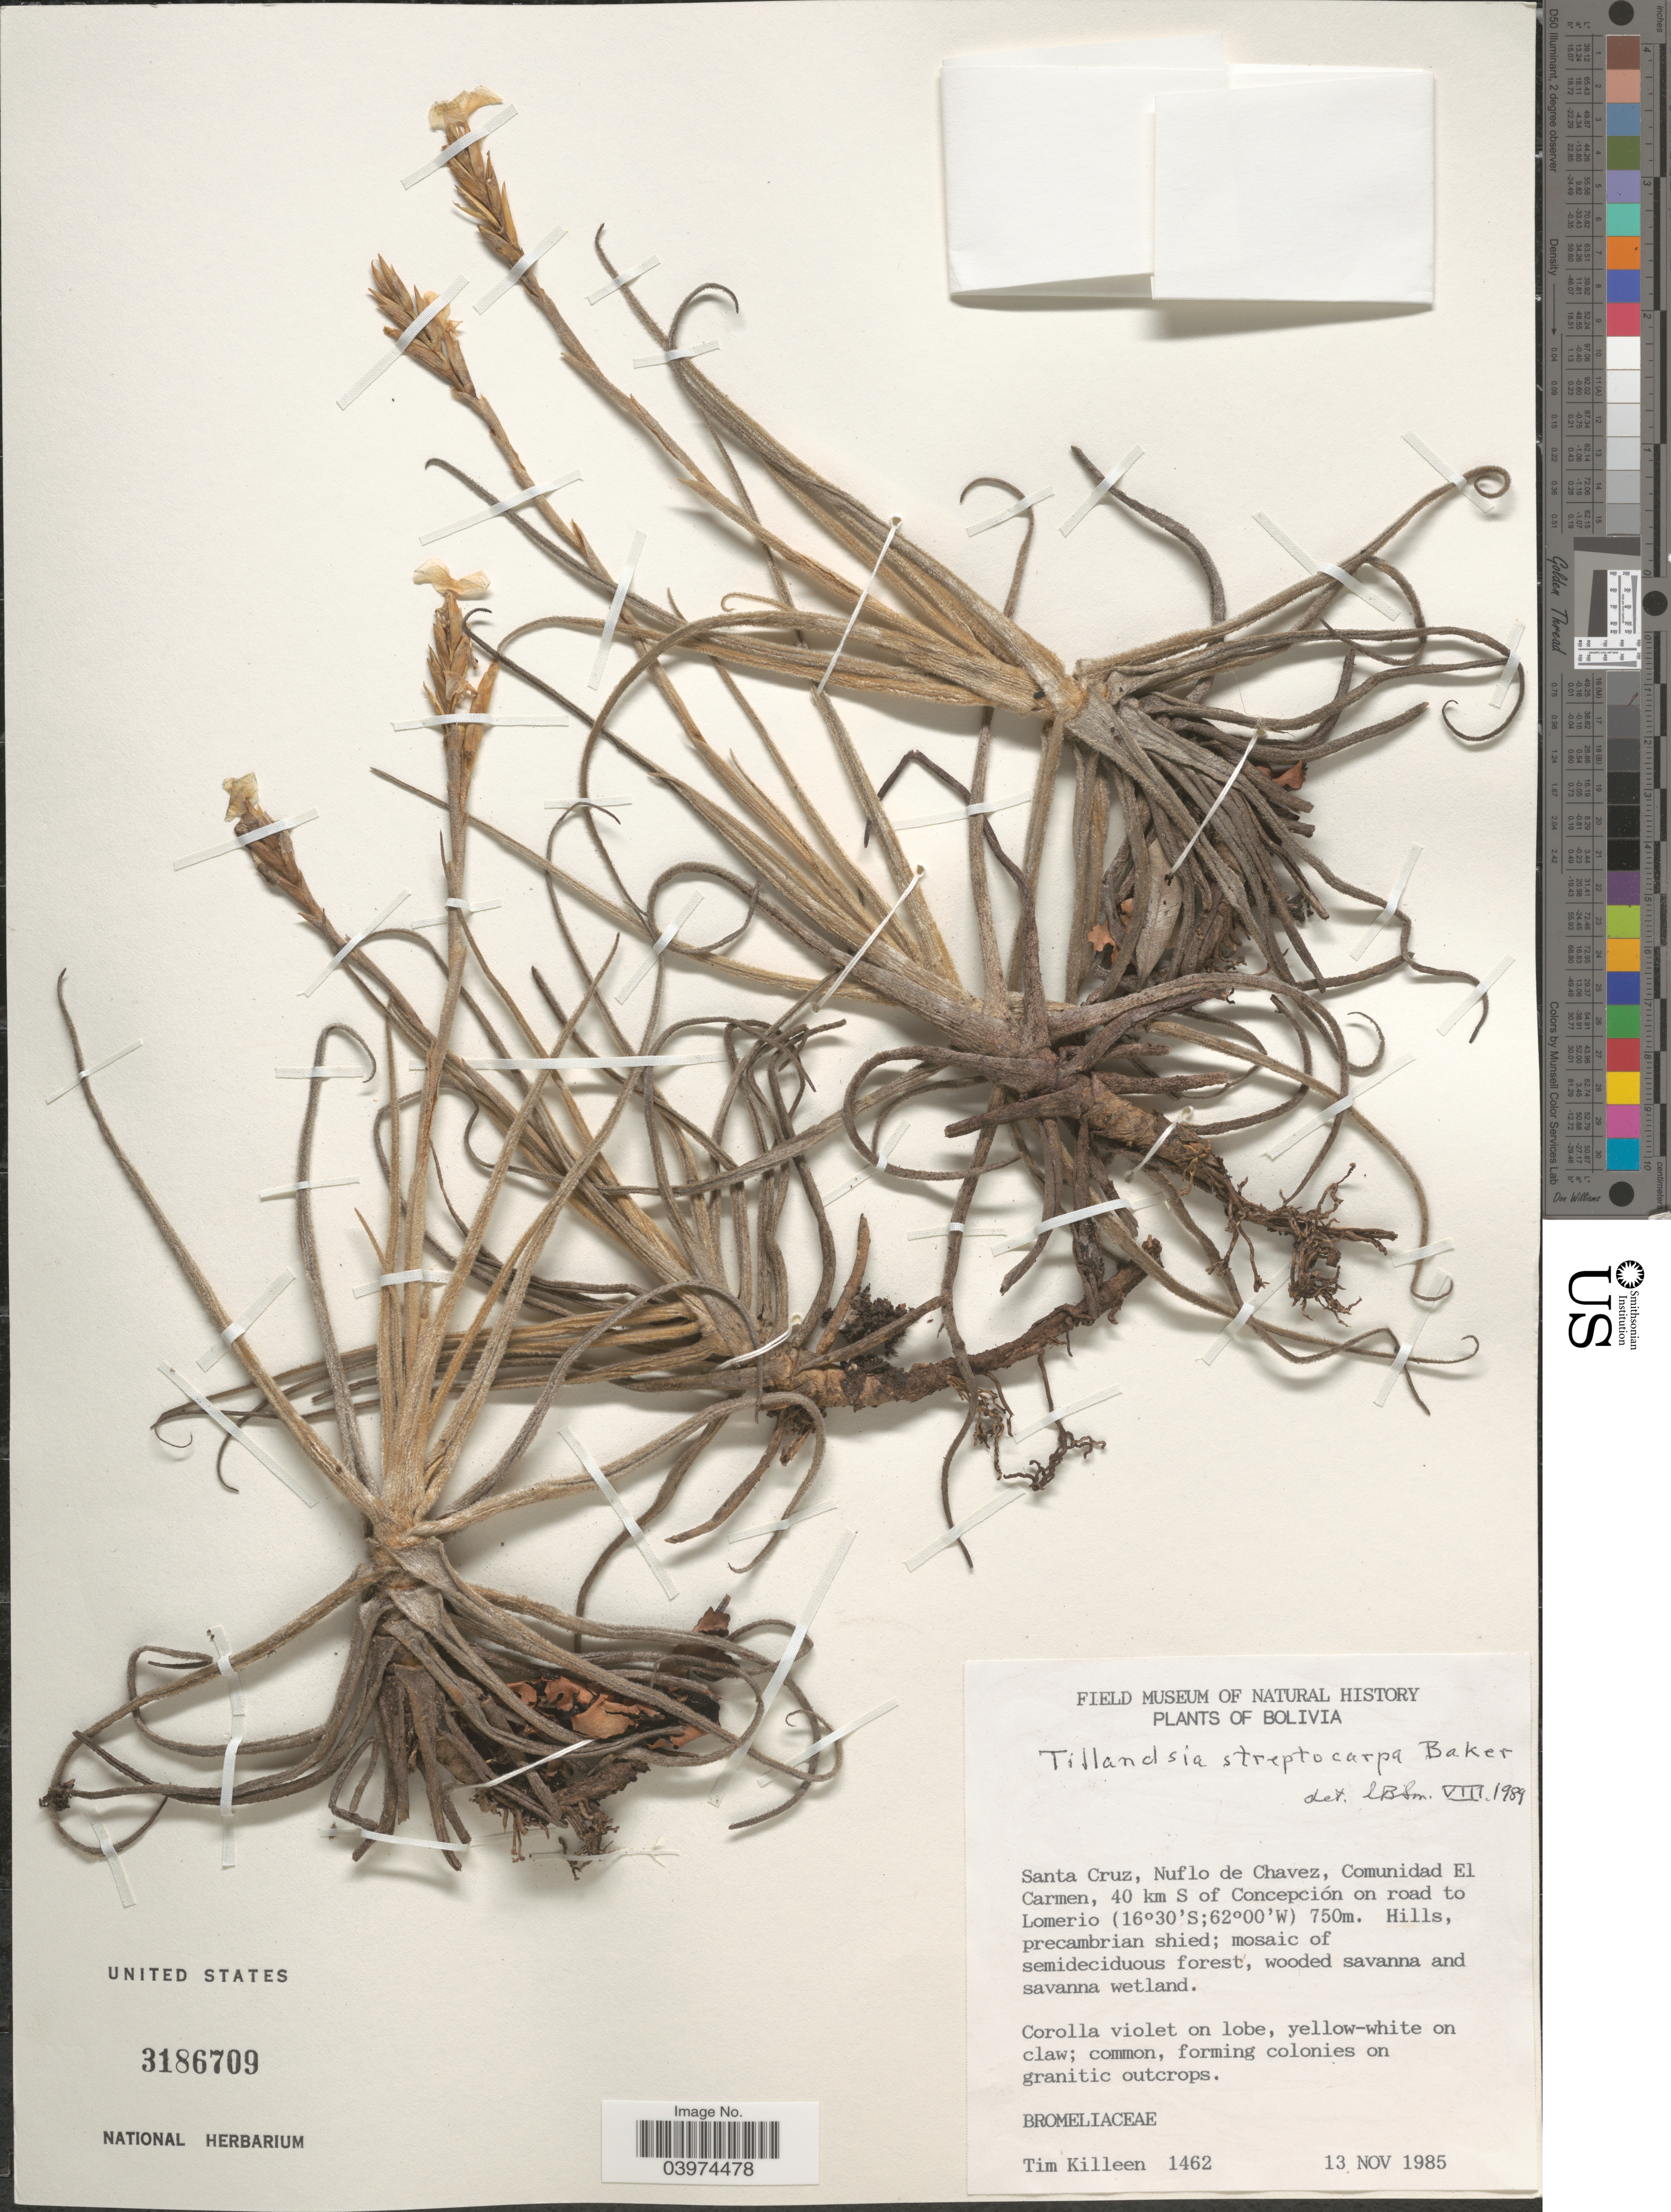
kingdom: Plantae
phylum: Tracheophyta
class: Liliopsida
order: Poales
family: Bromeliaceae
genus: Tillandsia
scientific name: Tillandsia streptocarpa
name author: Baker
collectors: T. J. Killeen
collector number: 1462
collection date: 1985-11-13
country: Bolivia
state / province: Santa Cruz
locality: Nuflo de Chavez, Comunidad El Carmen, 40 km S of Concepción on road to Lomerio.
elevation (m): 750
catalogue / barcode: US 3186709